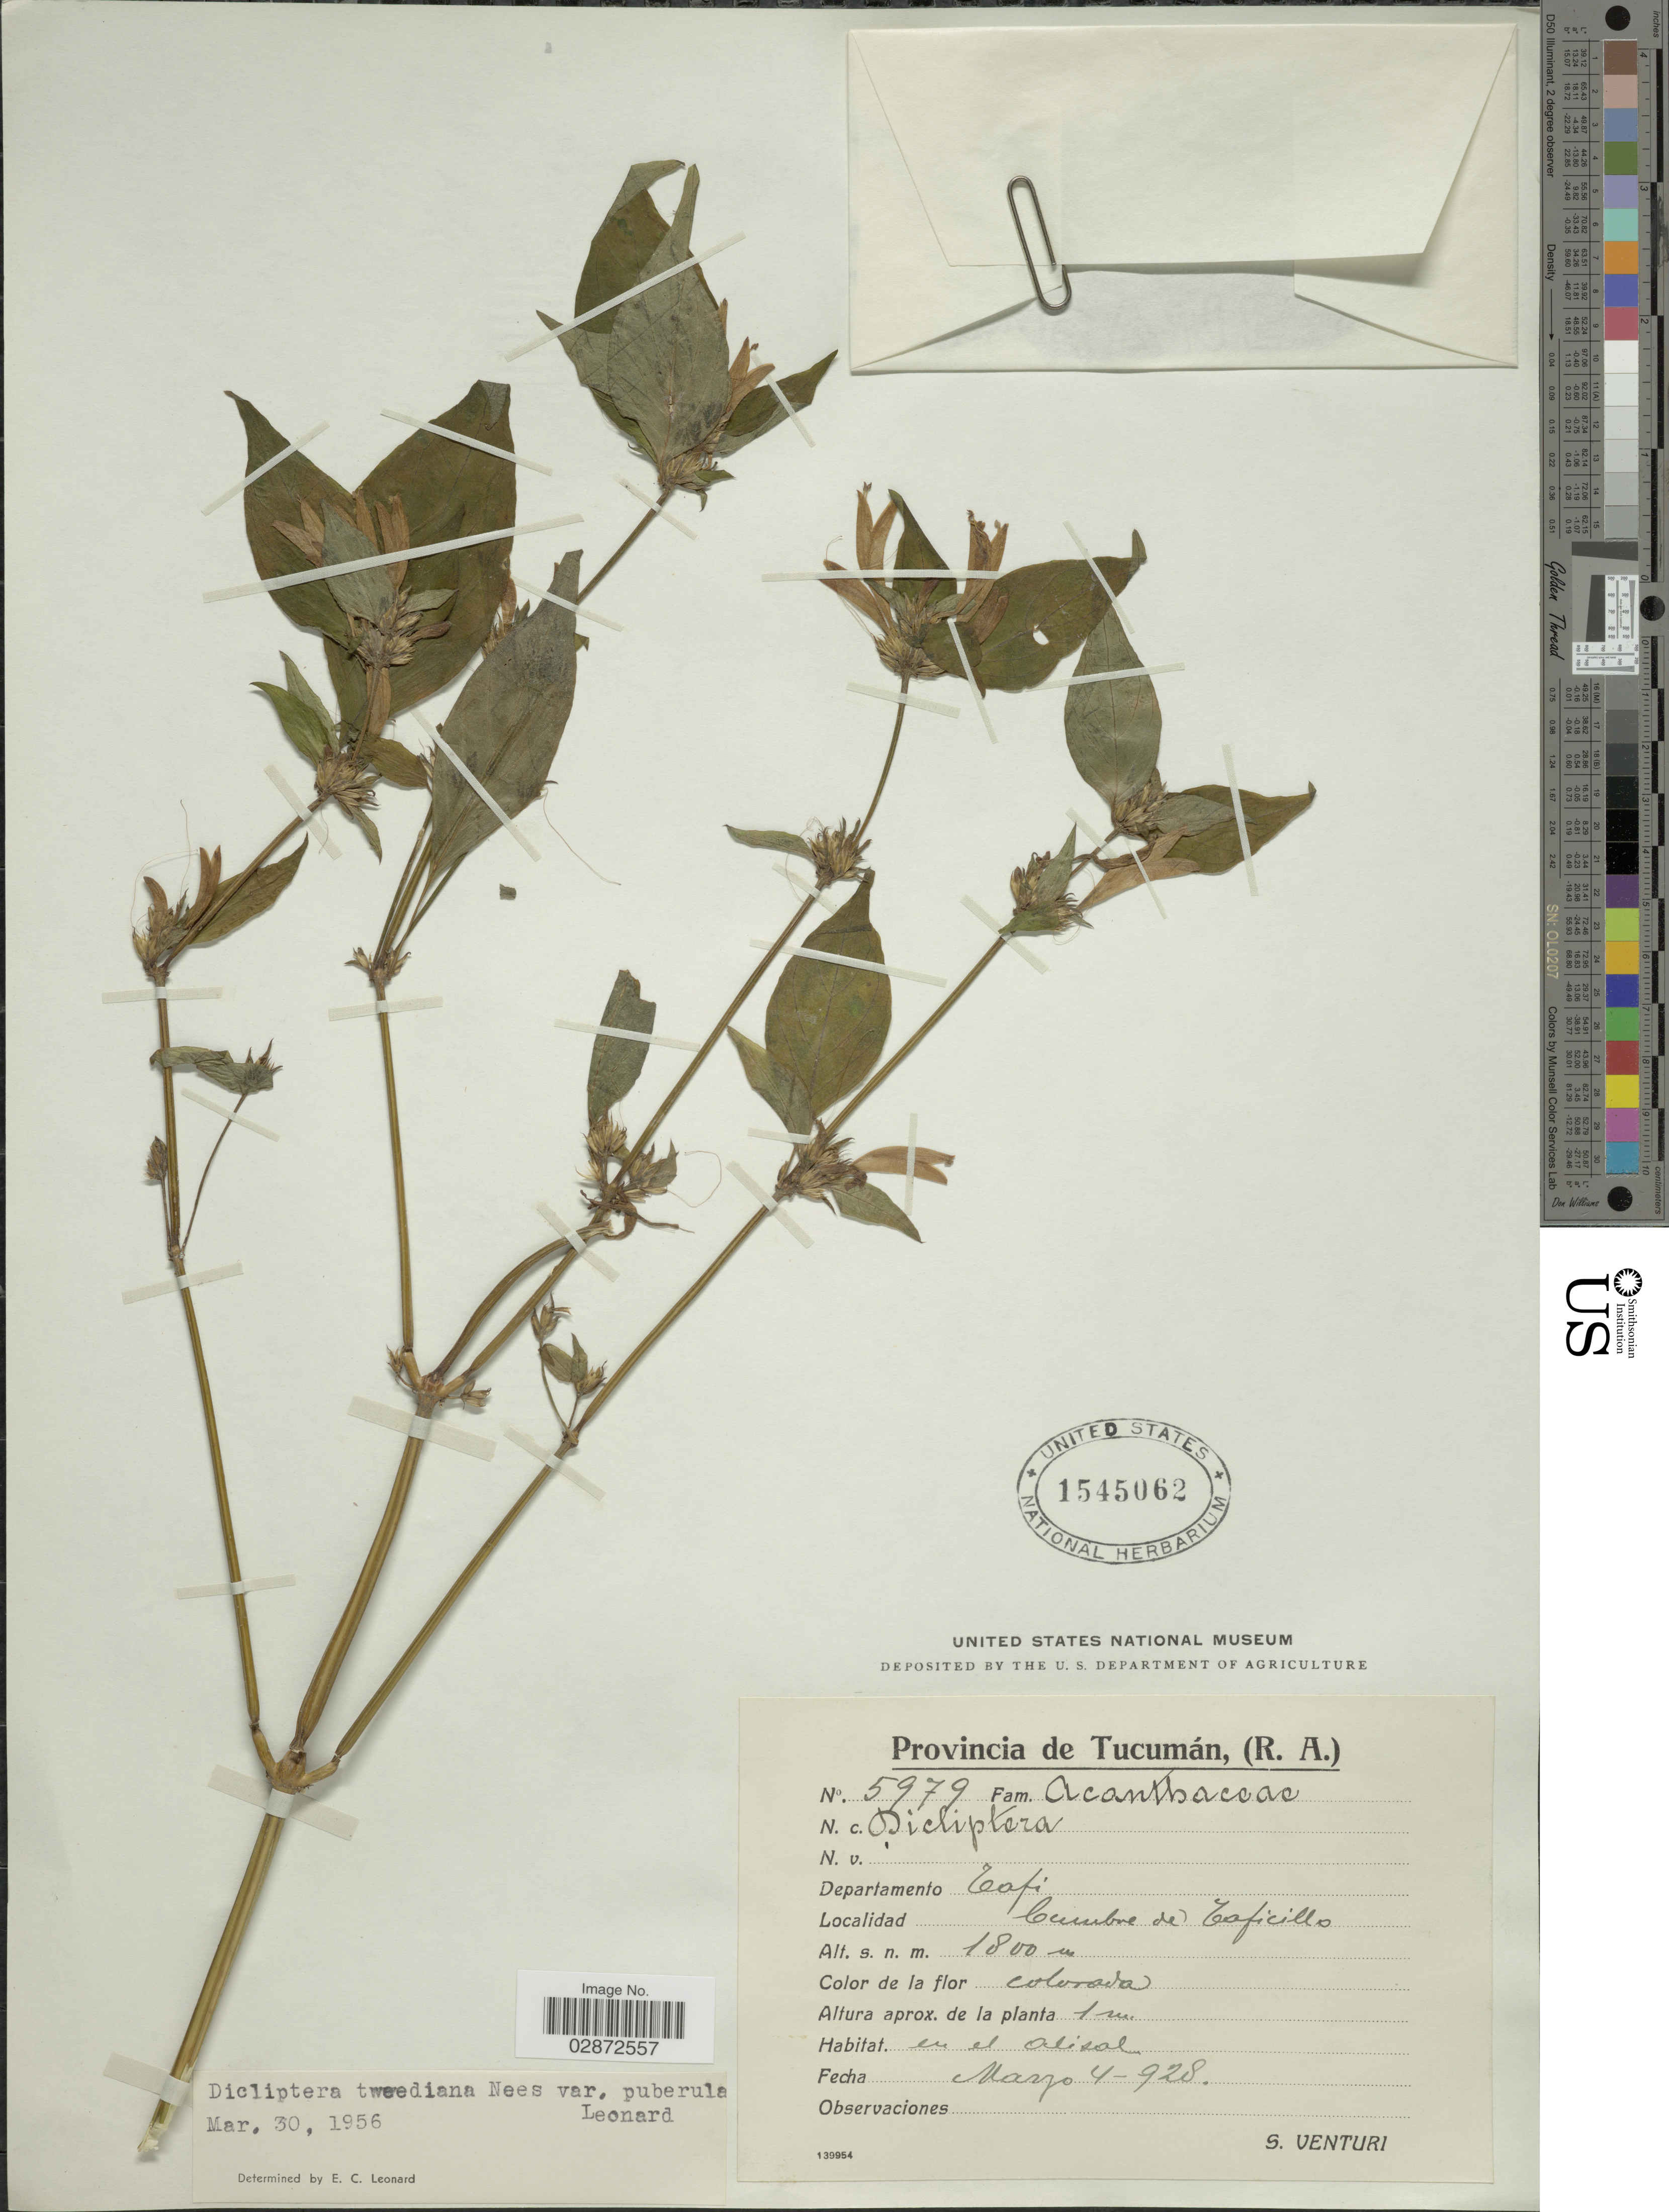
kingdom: Plantae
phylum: Tracheophyta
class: Magnoliopsida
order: Lamiales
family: Acanthaceae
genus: Dicliptera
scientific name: Dicliptera squarrosa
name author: Nees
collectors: S. Venturi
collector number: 5979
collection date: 1928-03-04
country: Argentina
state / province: Tucuman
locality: Provincia de Tucumán, (R. A.). Departamento Tafí. Cumbre del Taficillo.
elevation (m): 1800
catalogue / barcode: US 1545062